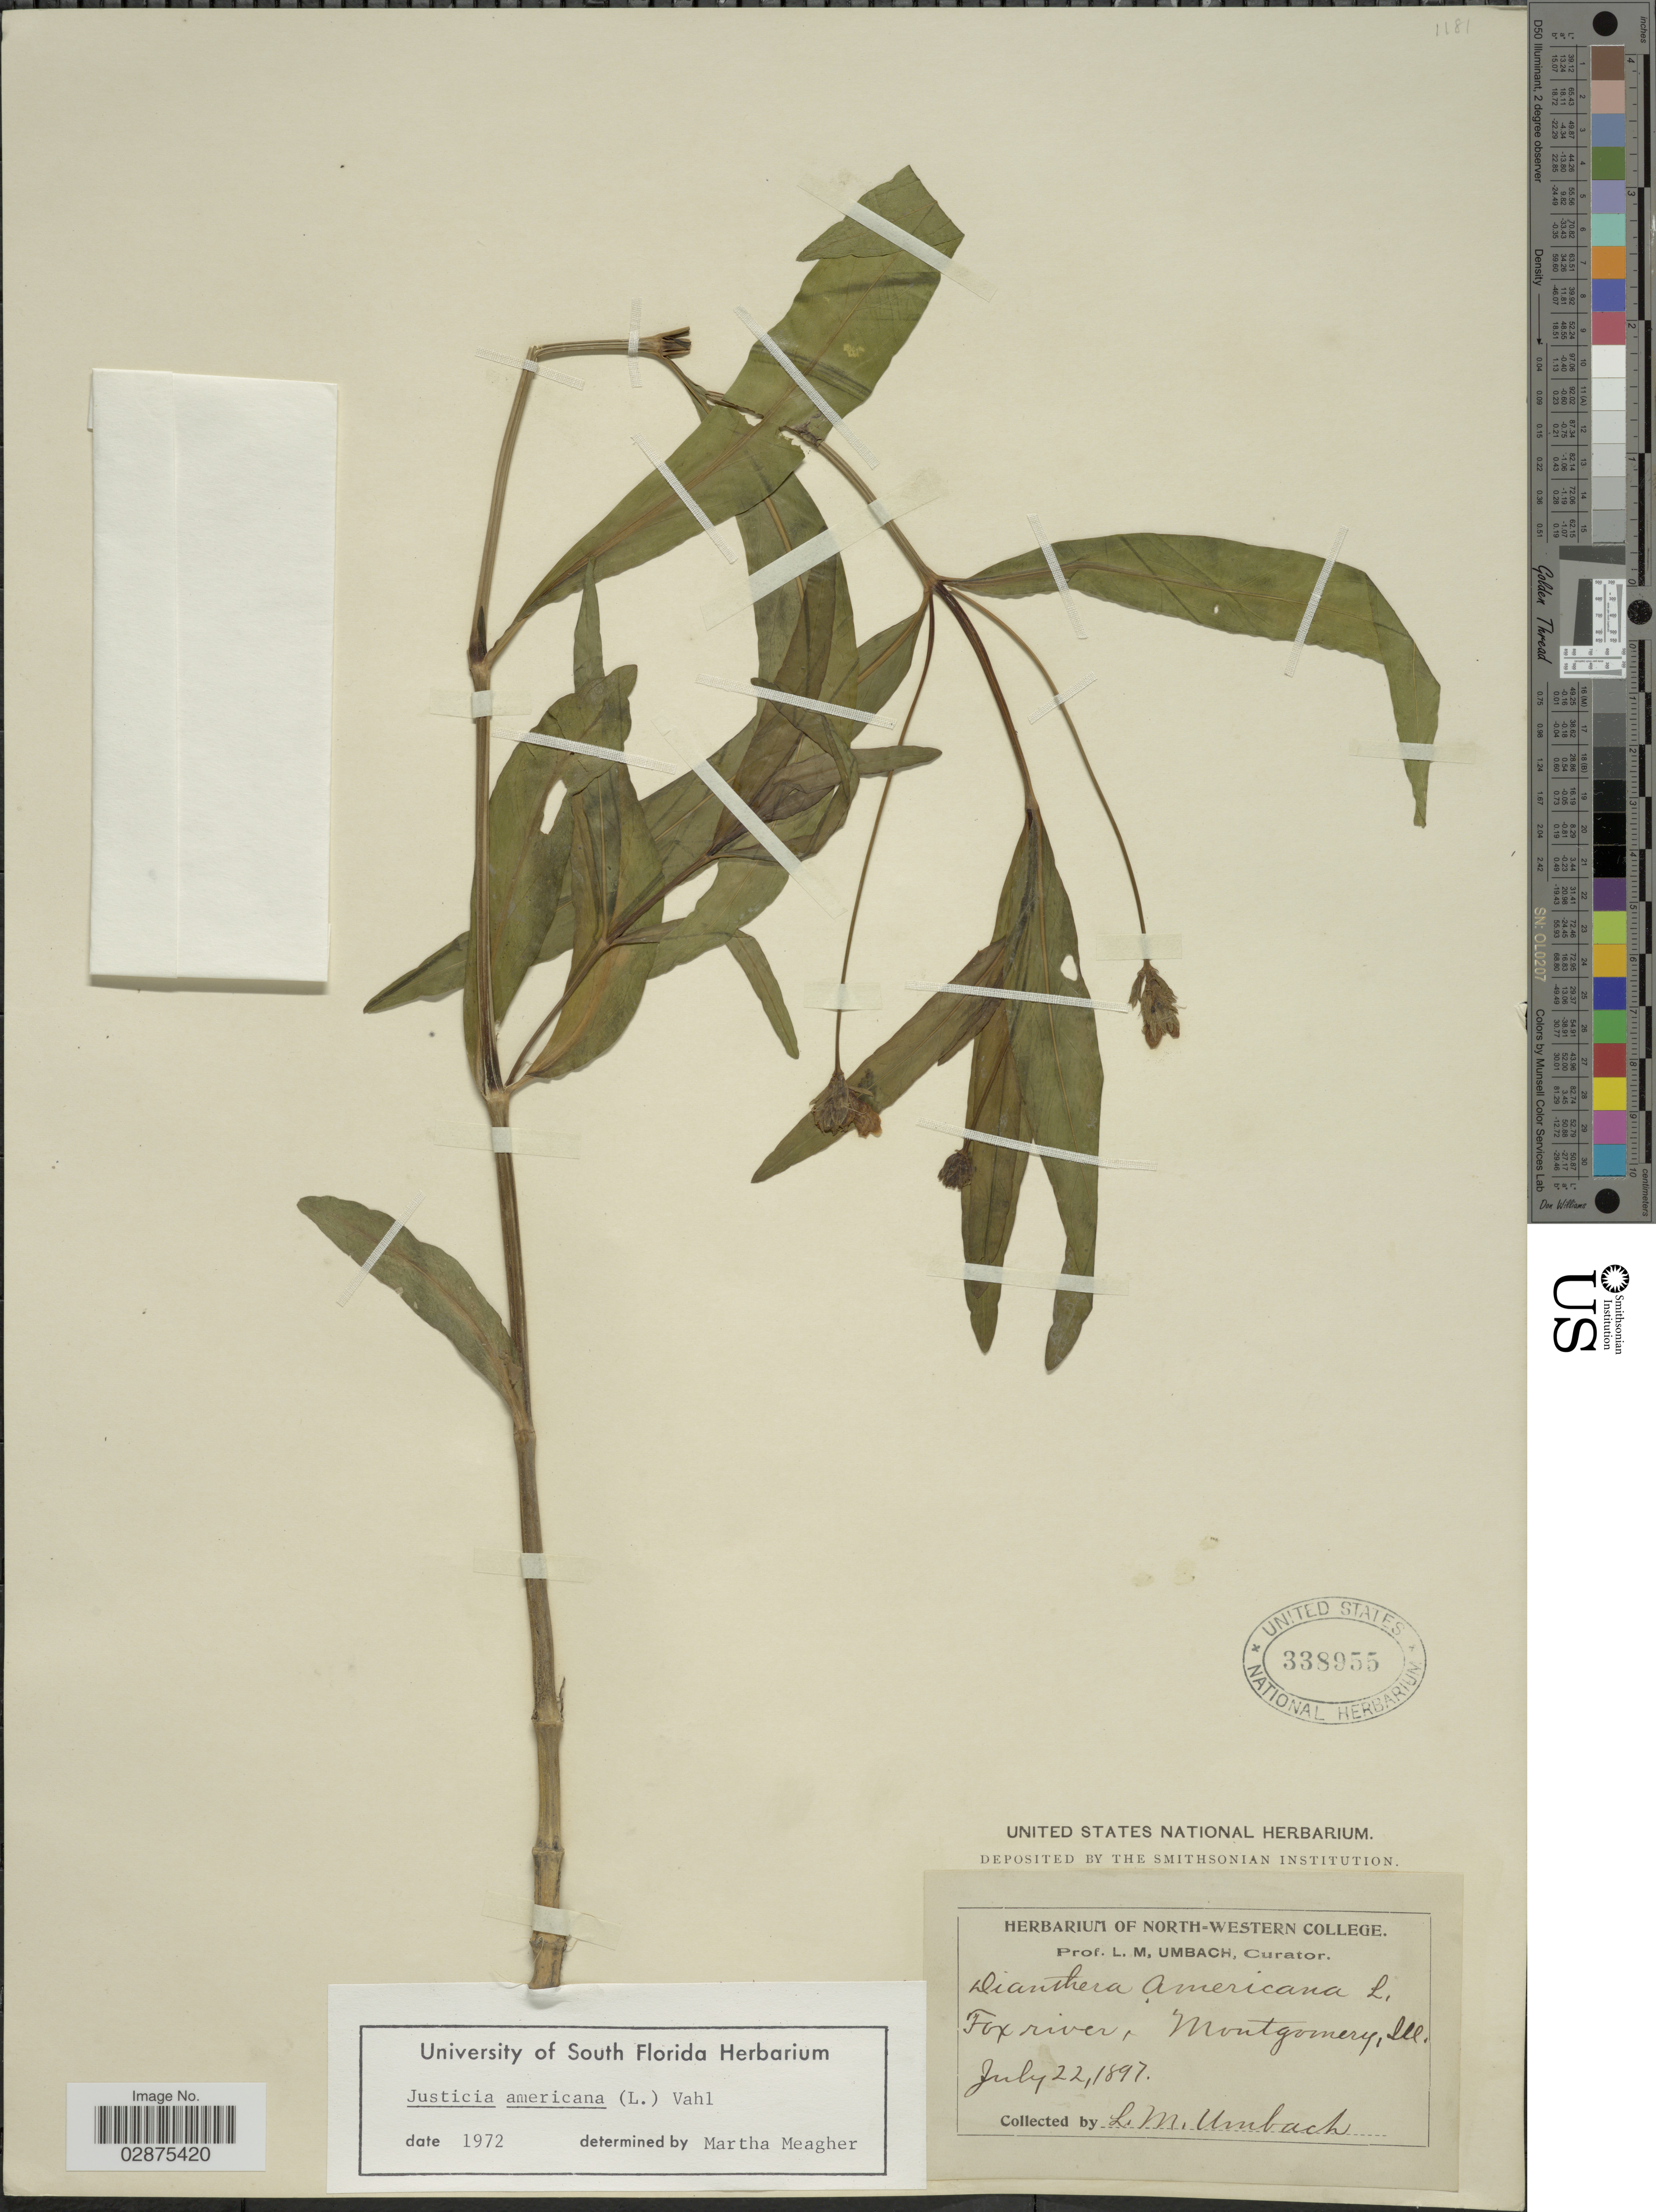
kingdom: Plantae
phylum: Tracheophyta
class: Magnoliopsida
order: Lamiales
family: Acanthaceae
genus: Justicia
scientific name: Justicia americana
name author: (L.) Vahl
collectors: L. M. Umbach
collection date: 1897-07-22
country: United States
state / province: Illinois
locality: Fox river, Montgomery, Ill.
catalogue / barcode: US 338955